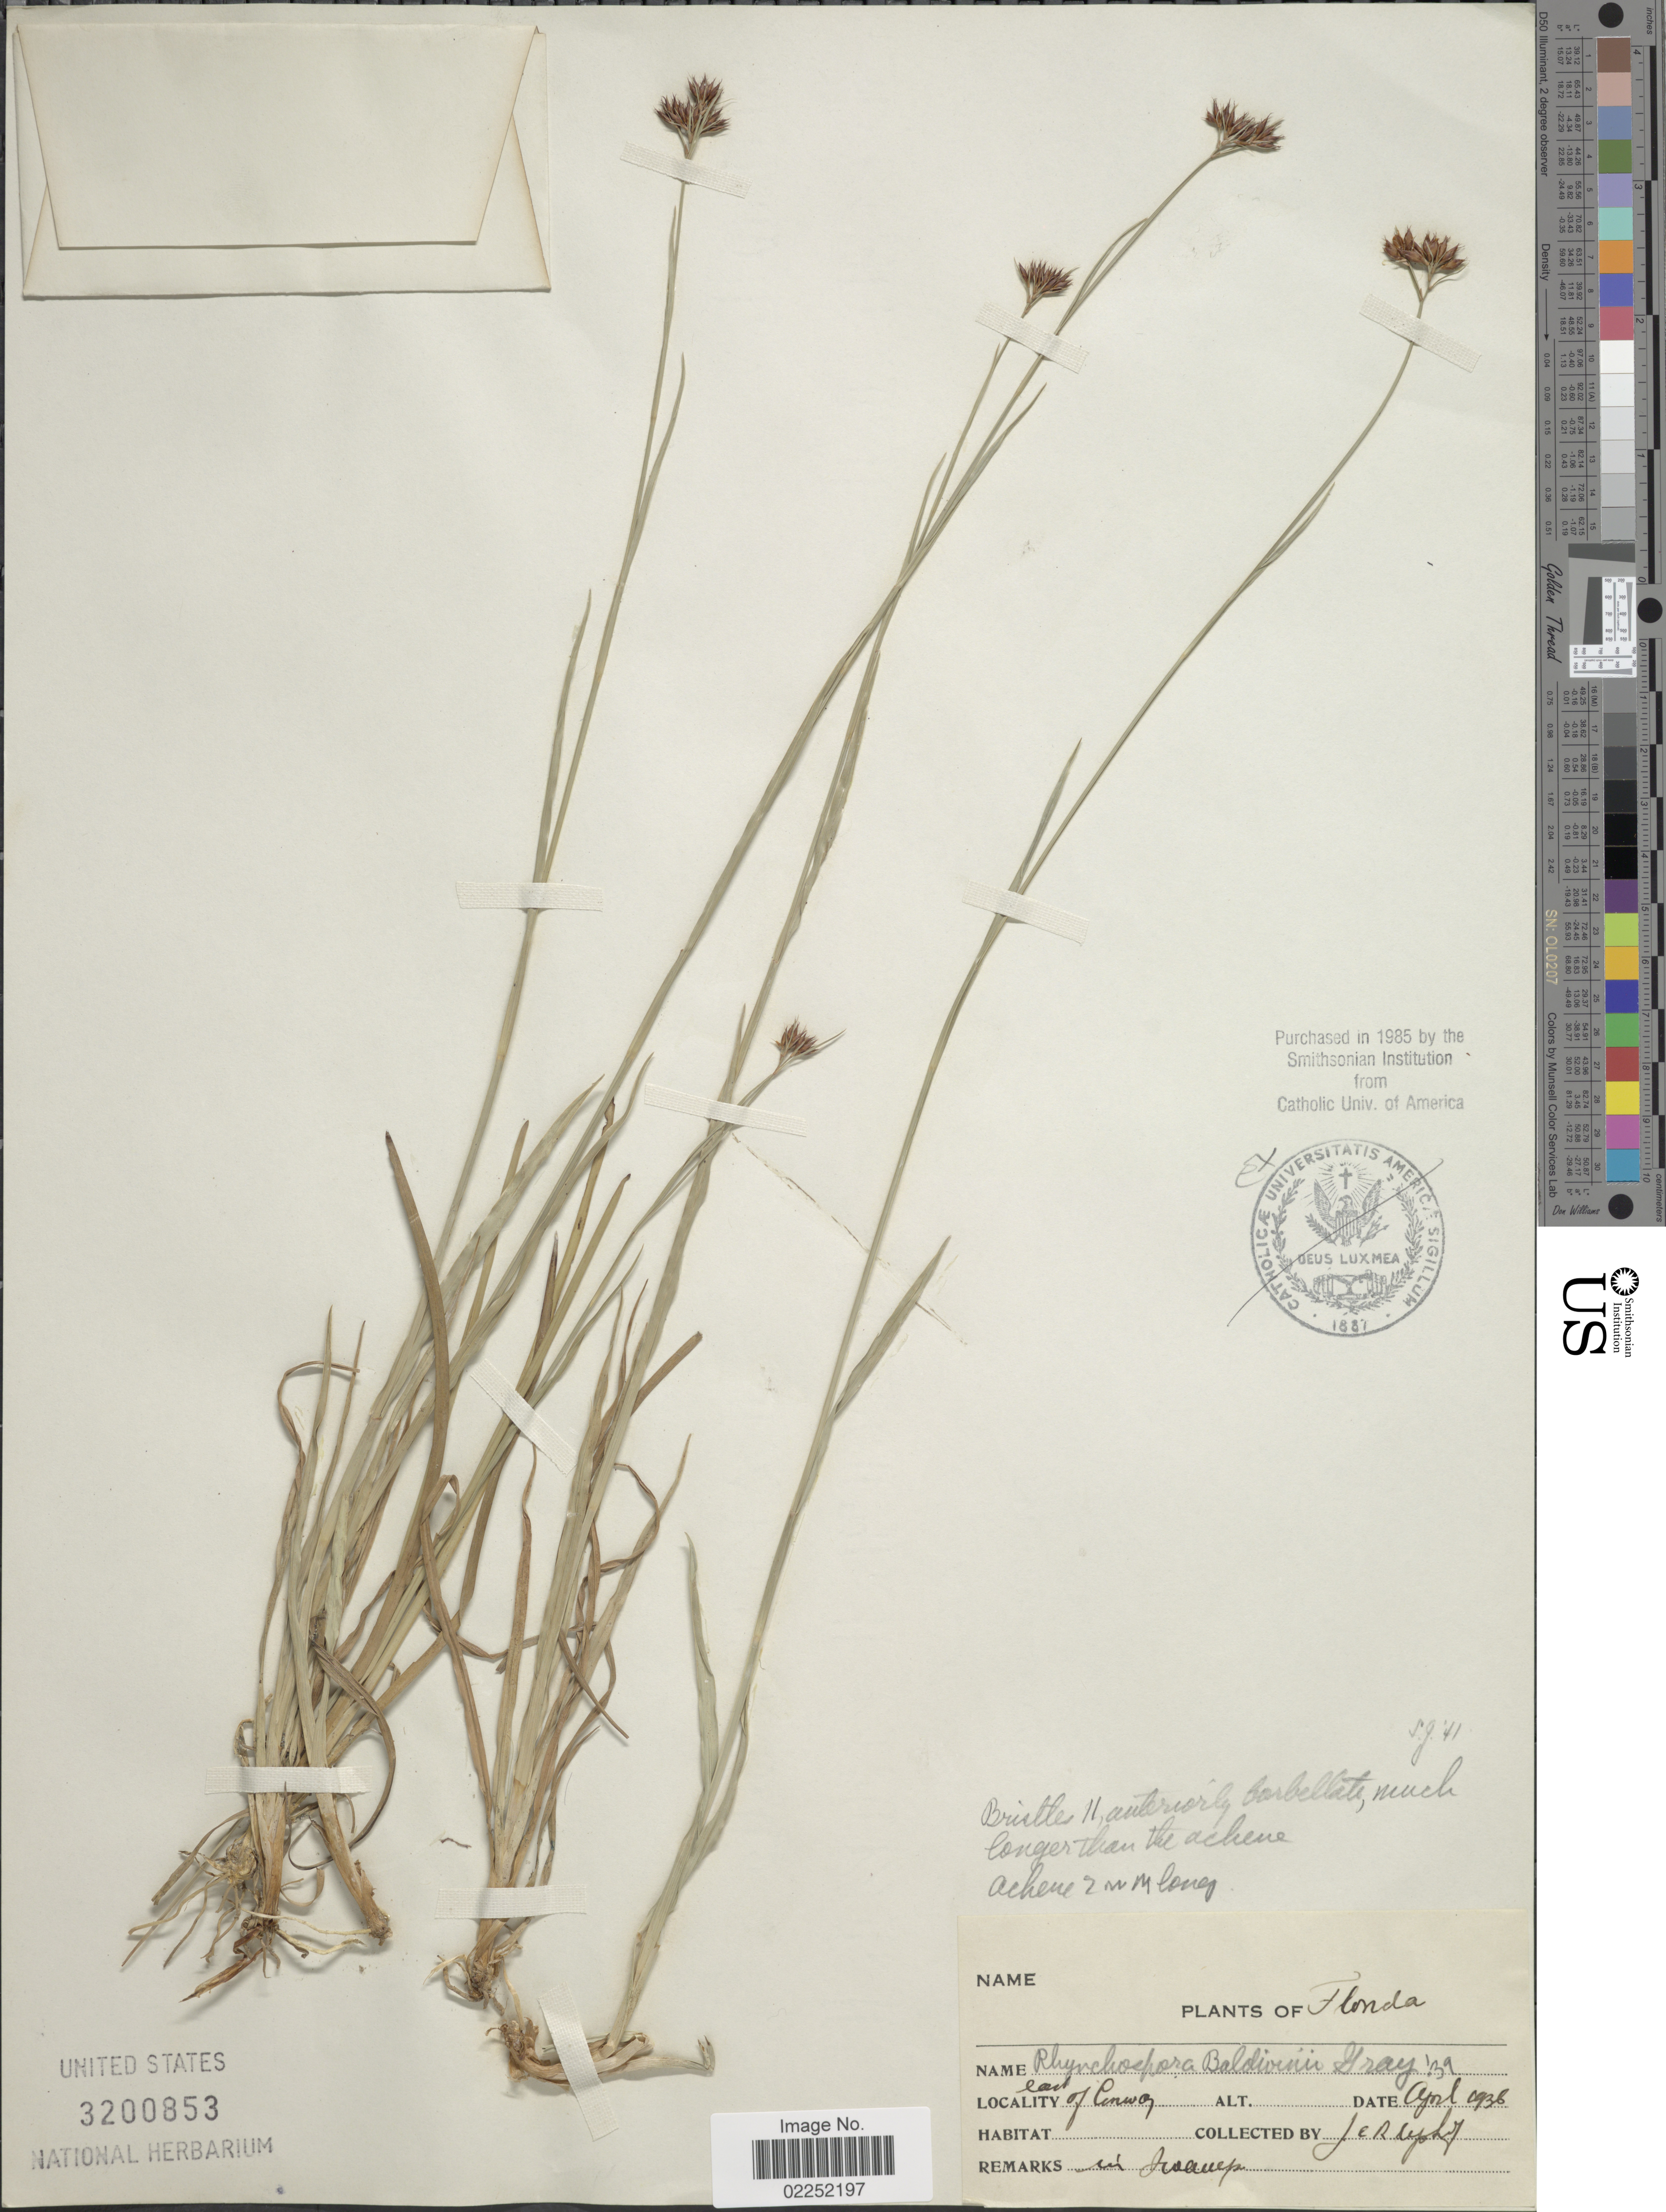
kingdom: Plantae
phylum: Tracheophyta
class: Liliopsida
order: Poales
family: Cyperaceae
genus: Rhynchospora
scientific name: Rhynchospora baldwinii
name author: A. Gray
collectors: J. C. T. Uphof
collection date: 1936-04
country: United States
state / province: Florida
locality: East of Conway, in swamp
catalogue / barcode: US 3200853